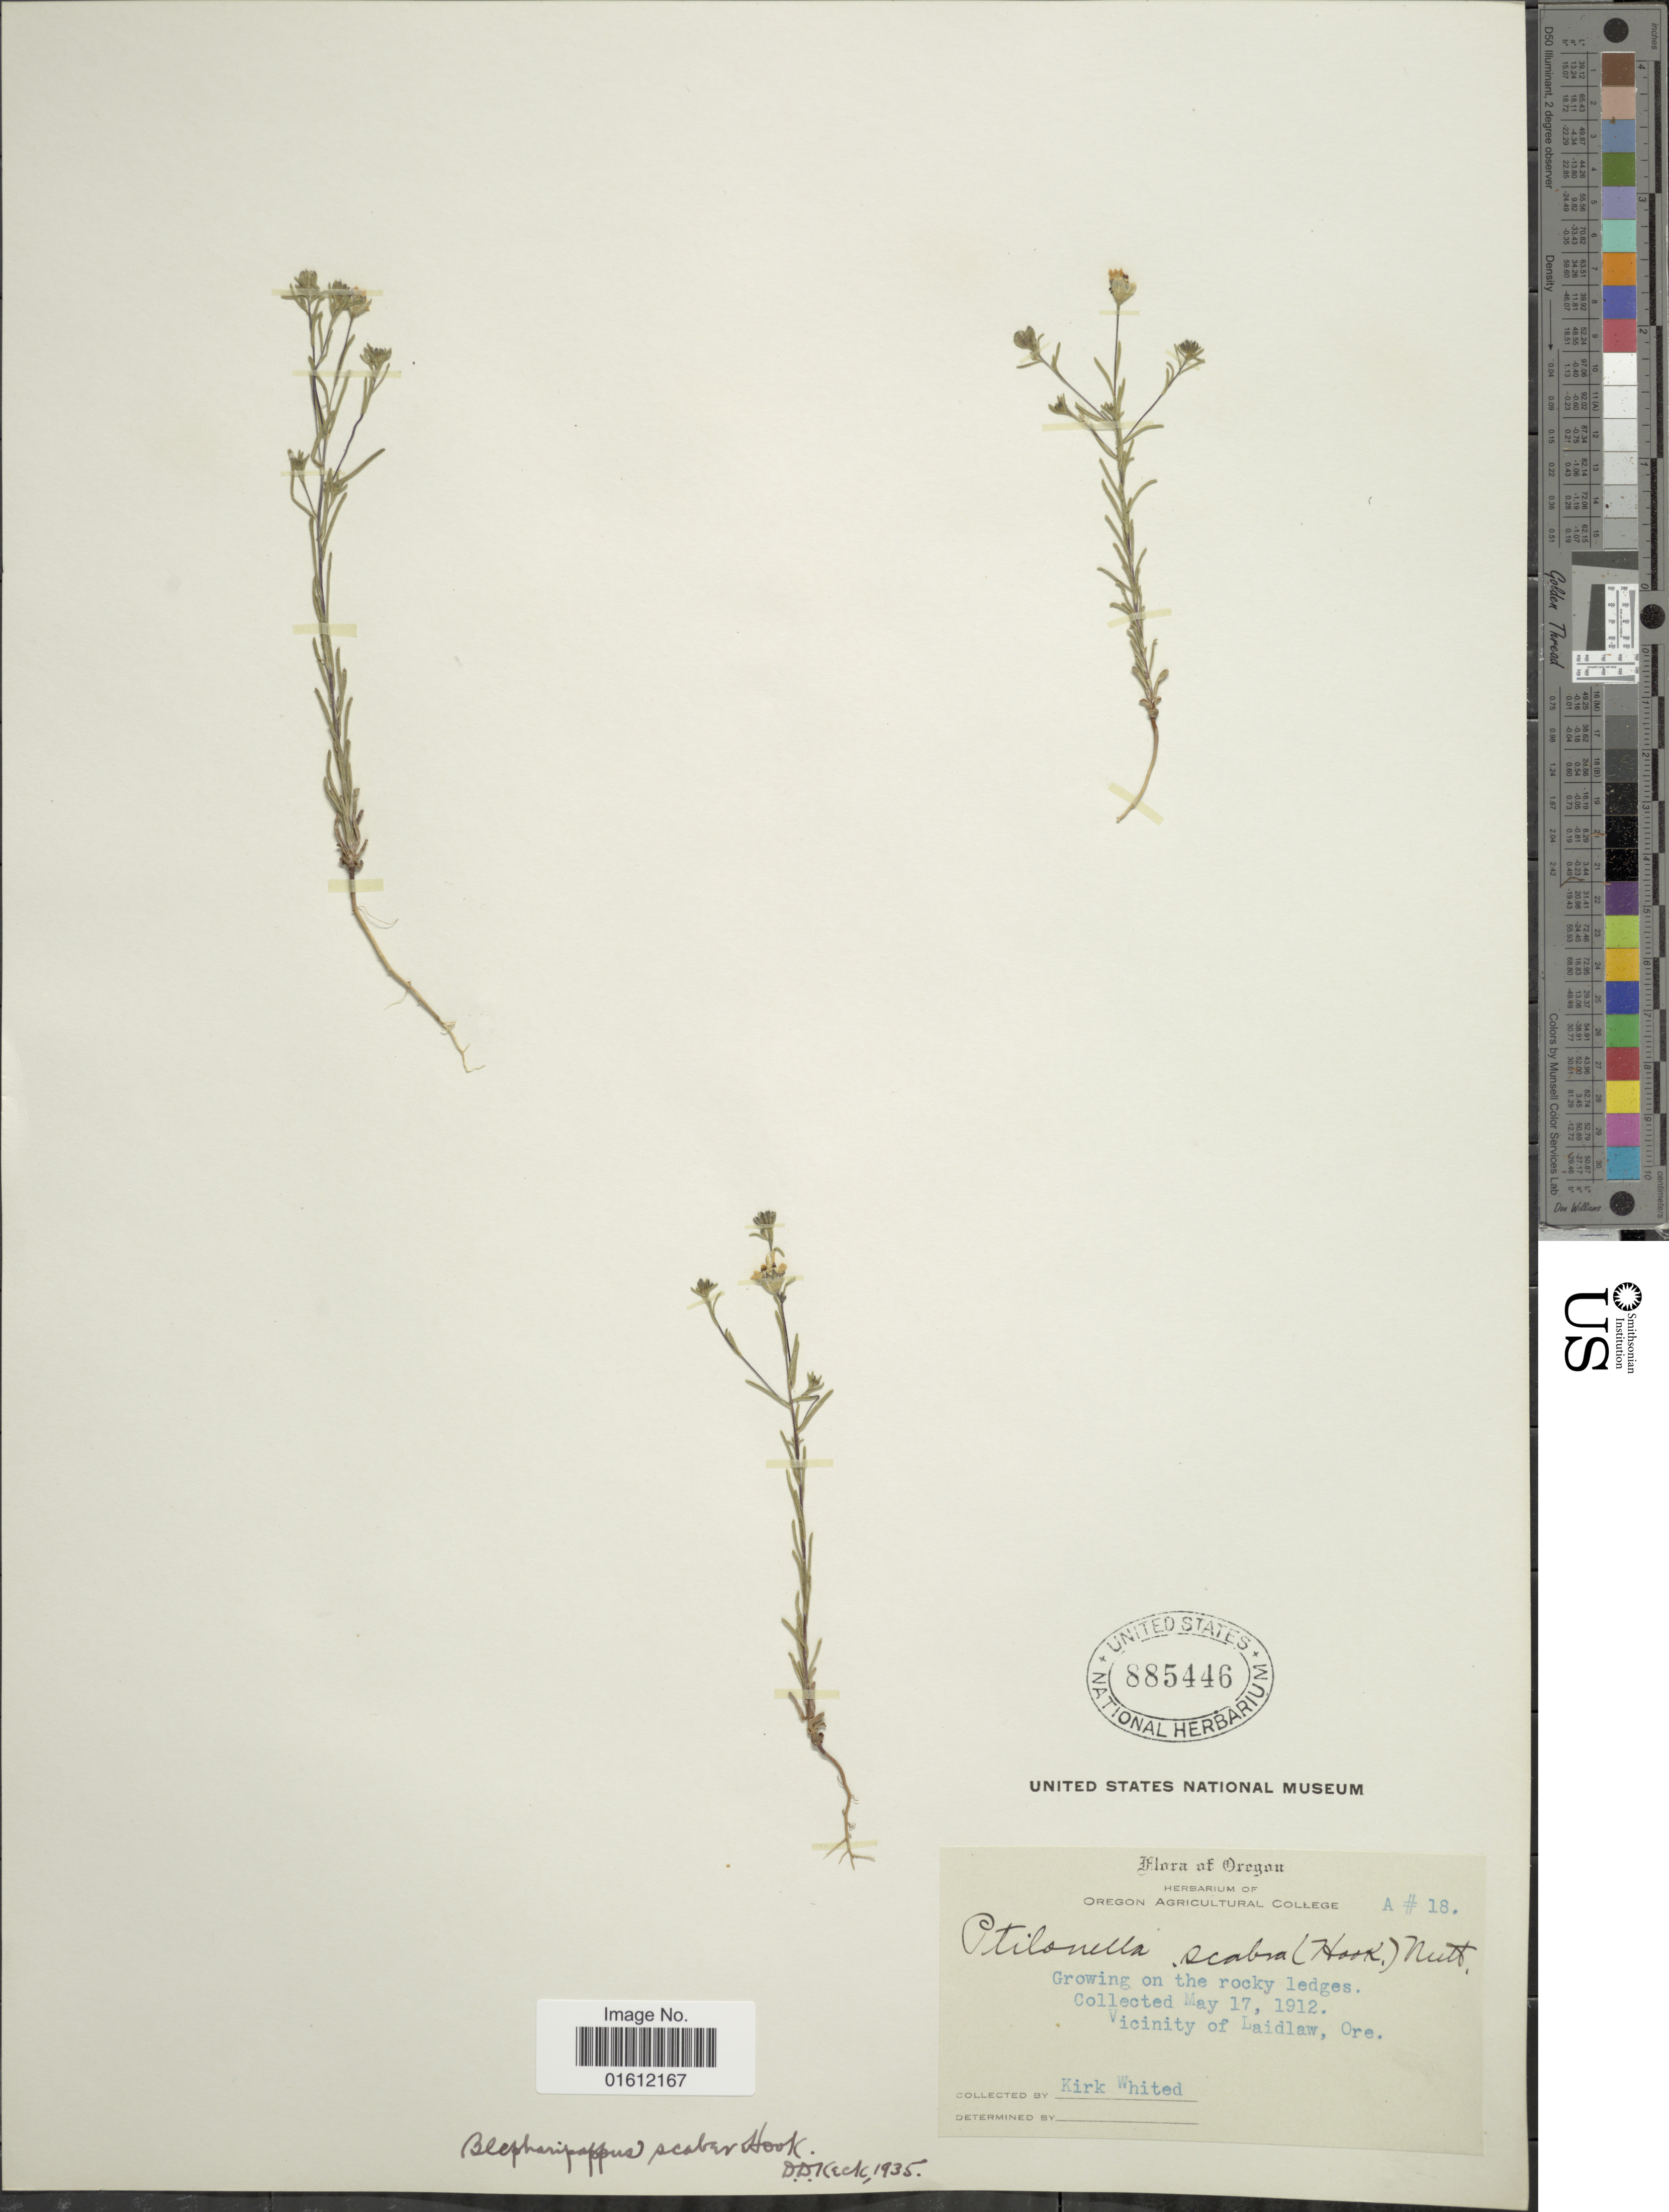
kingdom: Plantae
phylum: Tracheophyta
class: Magnoliopsida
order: Asterales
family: Asteraceae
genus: Blepharipappus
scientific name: Blepharipappus scaber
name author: Hook.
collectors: K. Whited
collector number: A 18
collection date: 1912-05-17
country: United States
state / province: Oregon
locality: Vicinity of Laidlaw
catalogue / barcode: US 885446